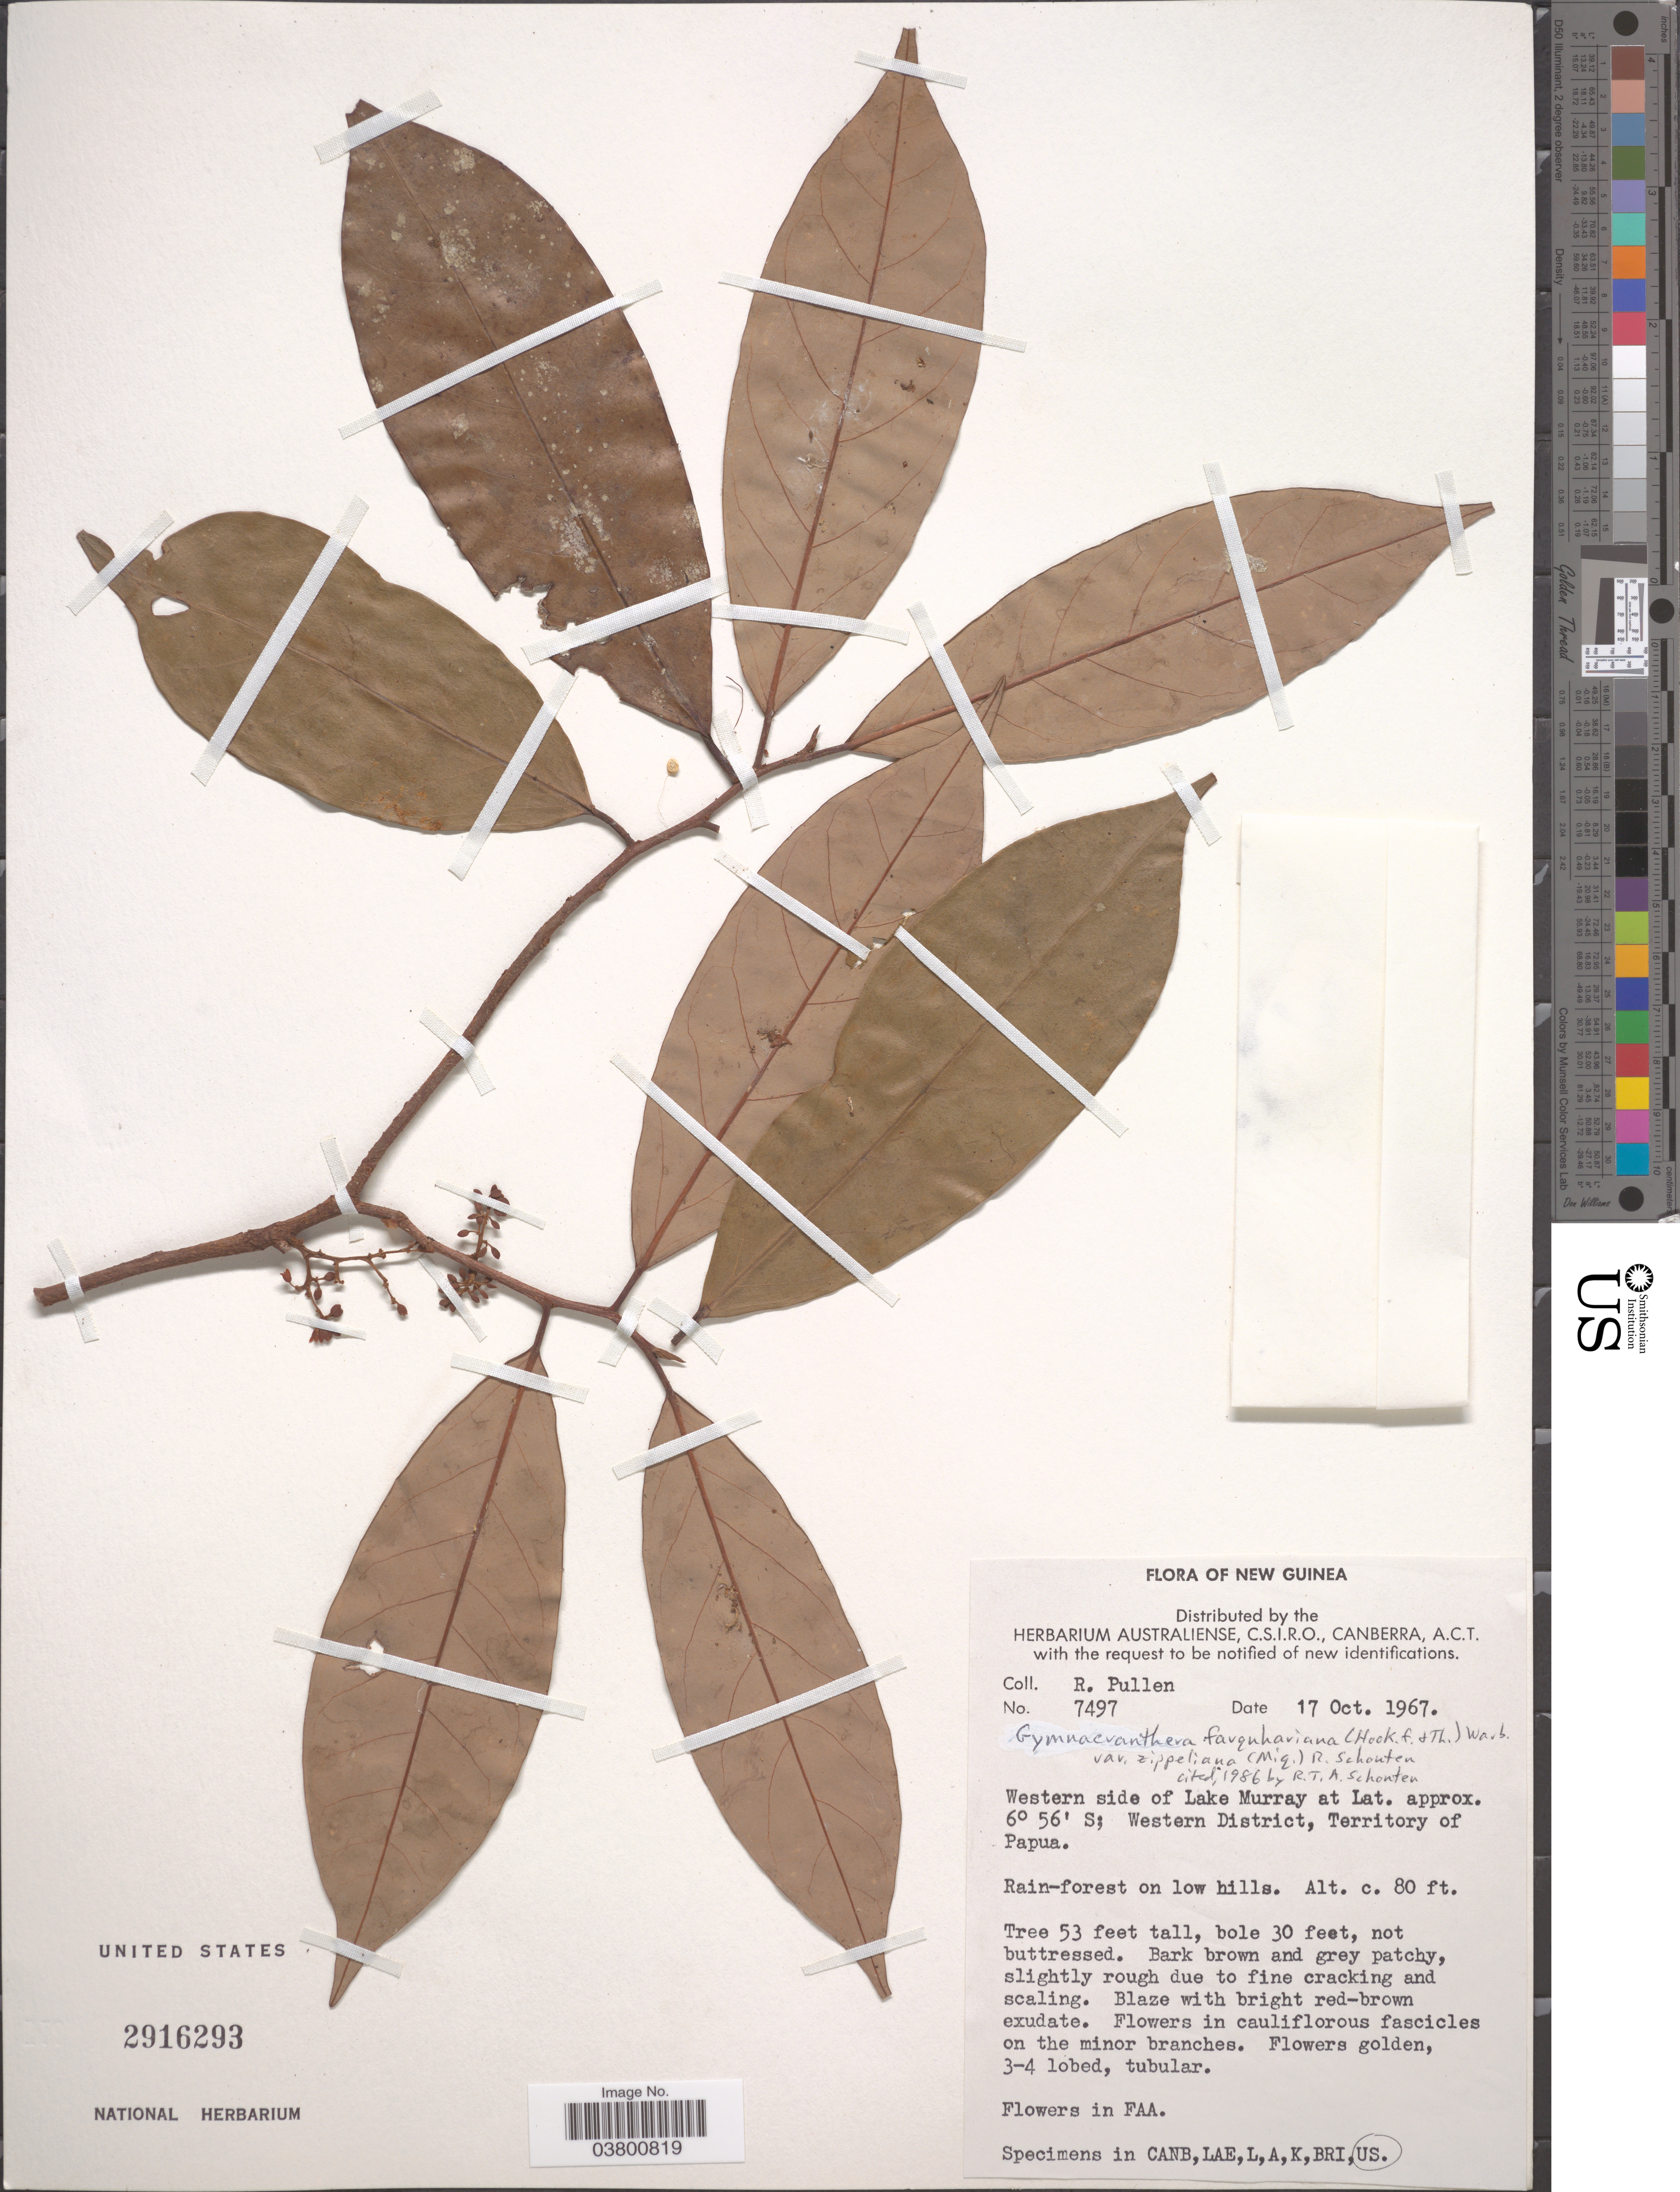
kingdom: Plantae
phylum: Tracheophyta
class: Magnoliopsida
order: Magnoliales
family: Myristicaceae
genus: Gymnacranthera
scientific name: Gymnacranthera farquhariana var. zippeliana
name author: (Miq.) R.T.A. Schouten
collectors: R. Pullen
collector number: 7497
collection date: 1967-10-17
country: Papua New Guinea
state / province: Manus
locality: New Guinea. Western side of Lake Murray. Western District, Territory of Papua.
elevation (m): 24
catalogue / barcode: US 2916293